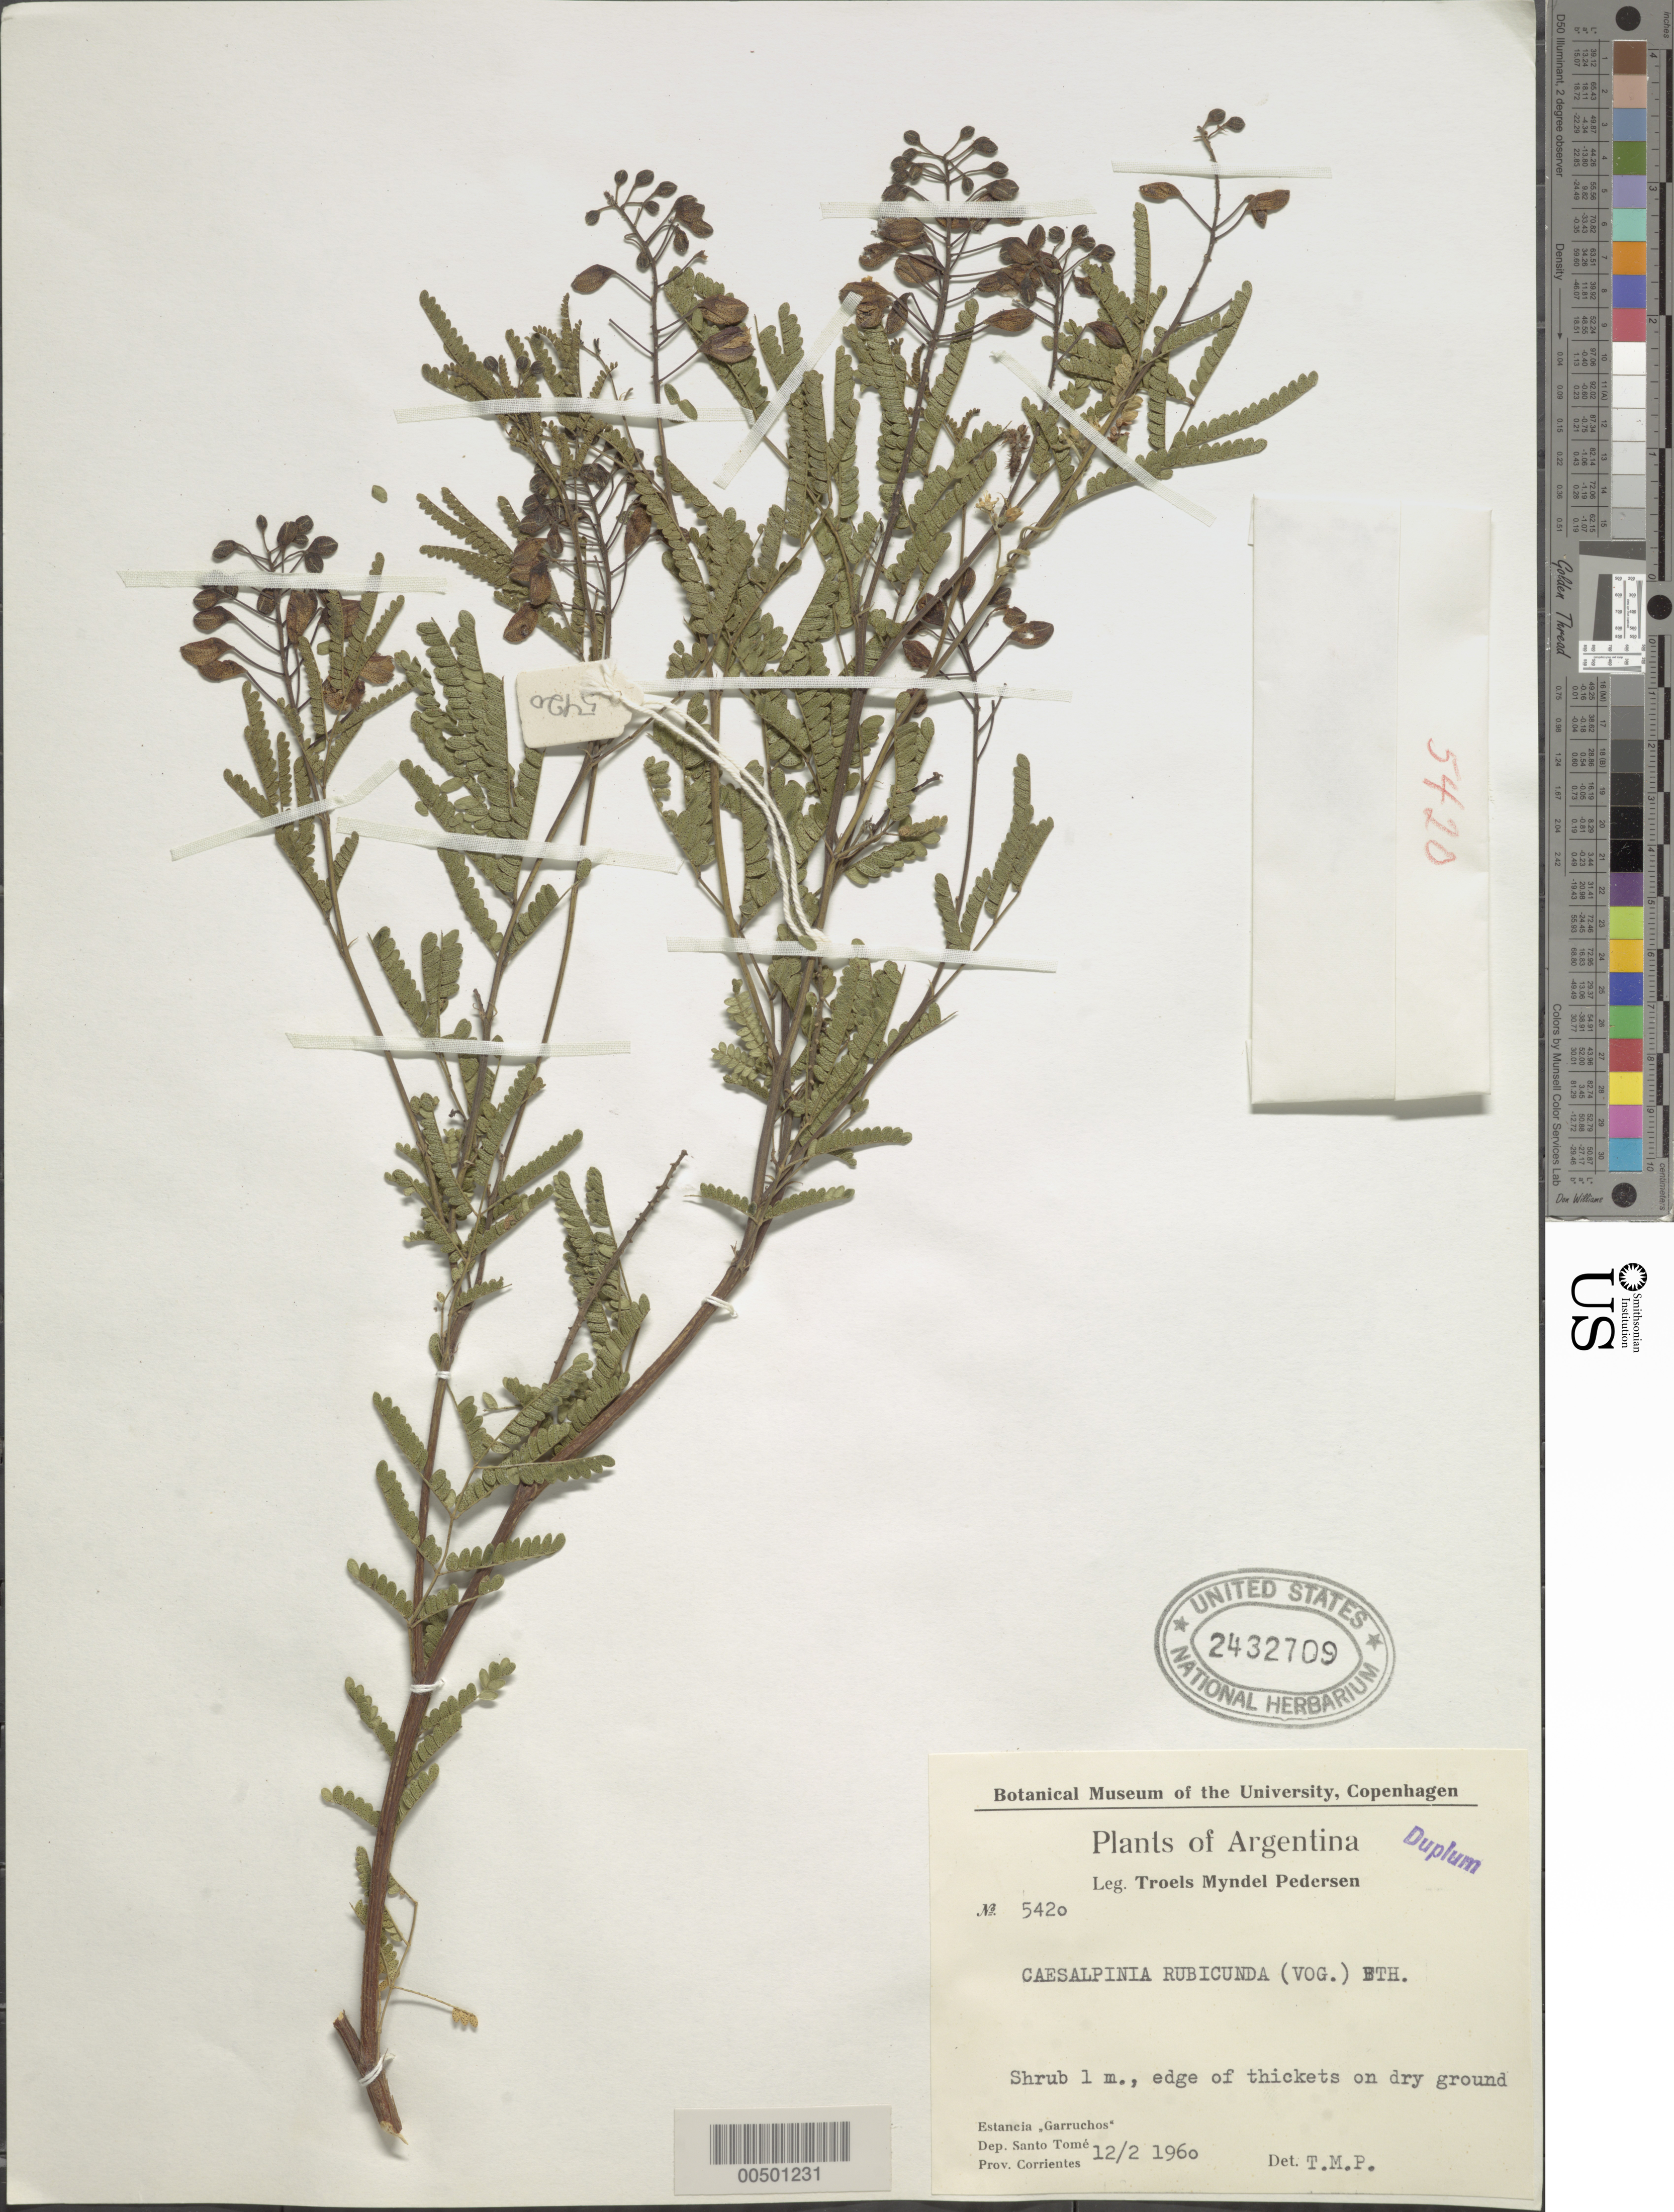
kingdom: Plantae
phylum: Tracheophyta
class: Magnoliopsida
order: Fabales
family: Fabaceae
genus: Pomaria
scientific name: Pomaria rubicunda var. rubicunda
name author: (Vogel) B.B. Simpson & G.P. Lewis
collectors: T. M. Pedersen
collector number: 5420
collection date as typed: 12 Feb 1960 or 02 Dec 1960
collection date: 1960-02-12 or 1960-12-02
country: Argentina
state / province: Corrientes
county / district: Santo Tomé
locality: Estancia Garruchos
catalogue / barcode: US 2432709